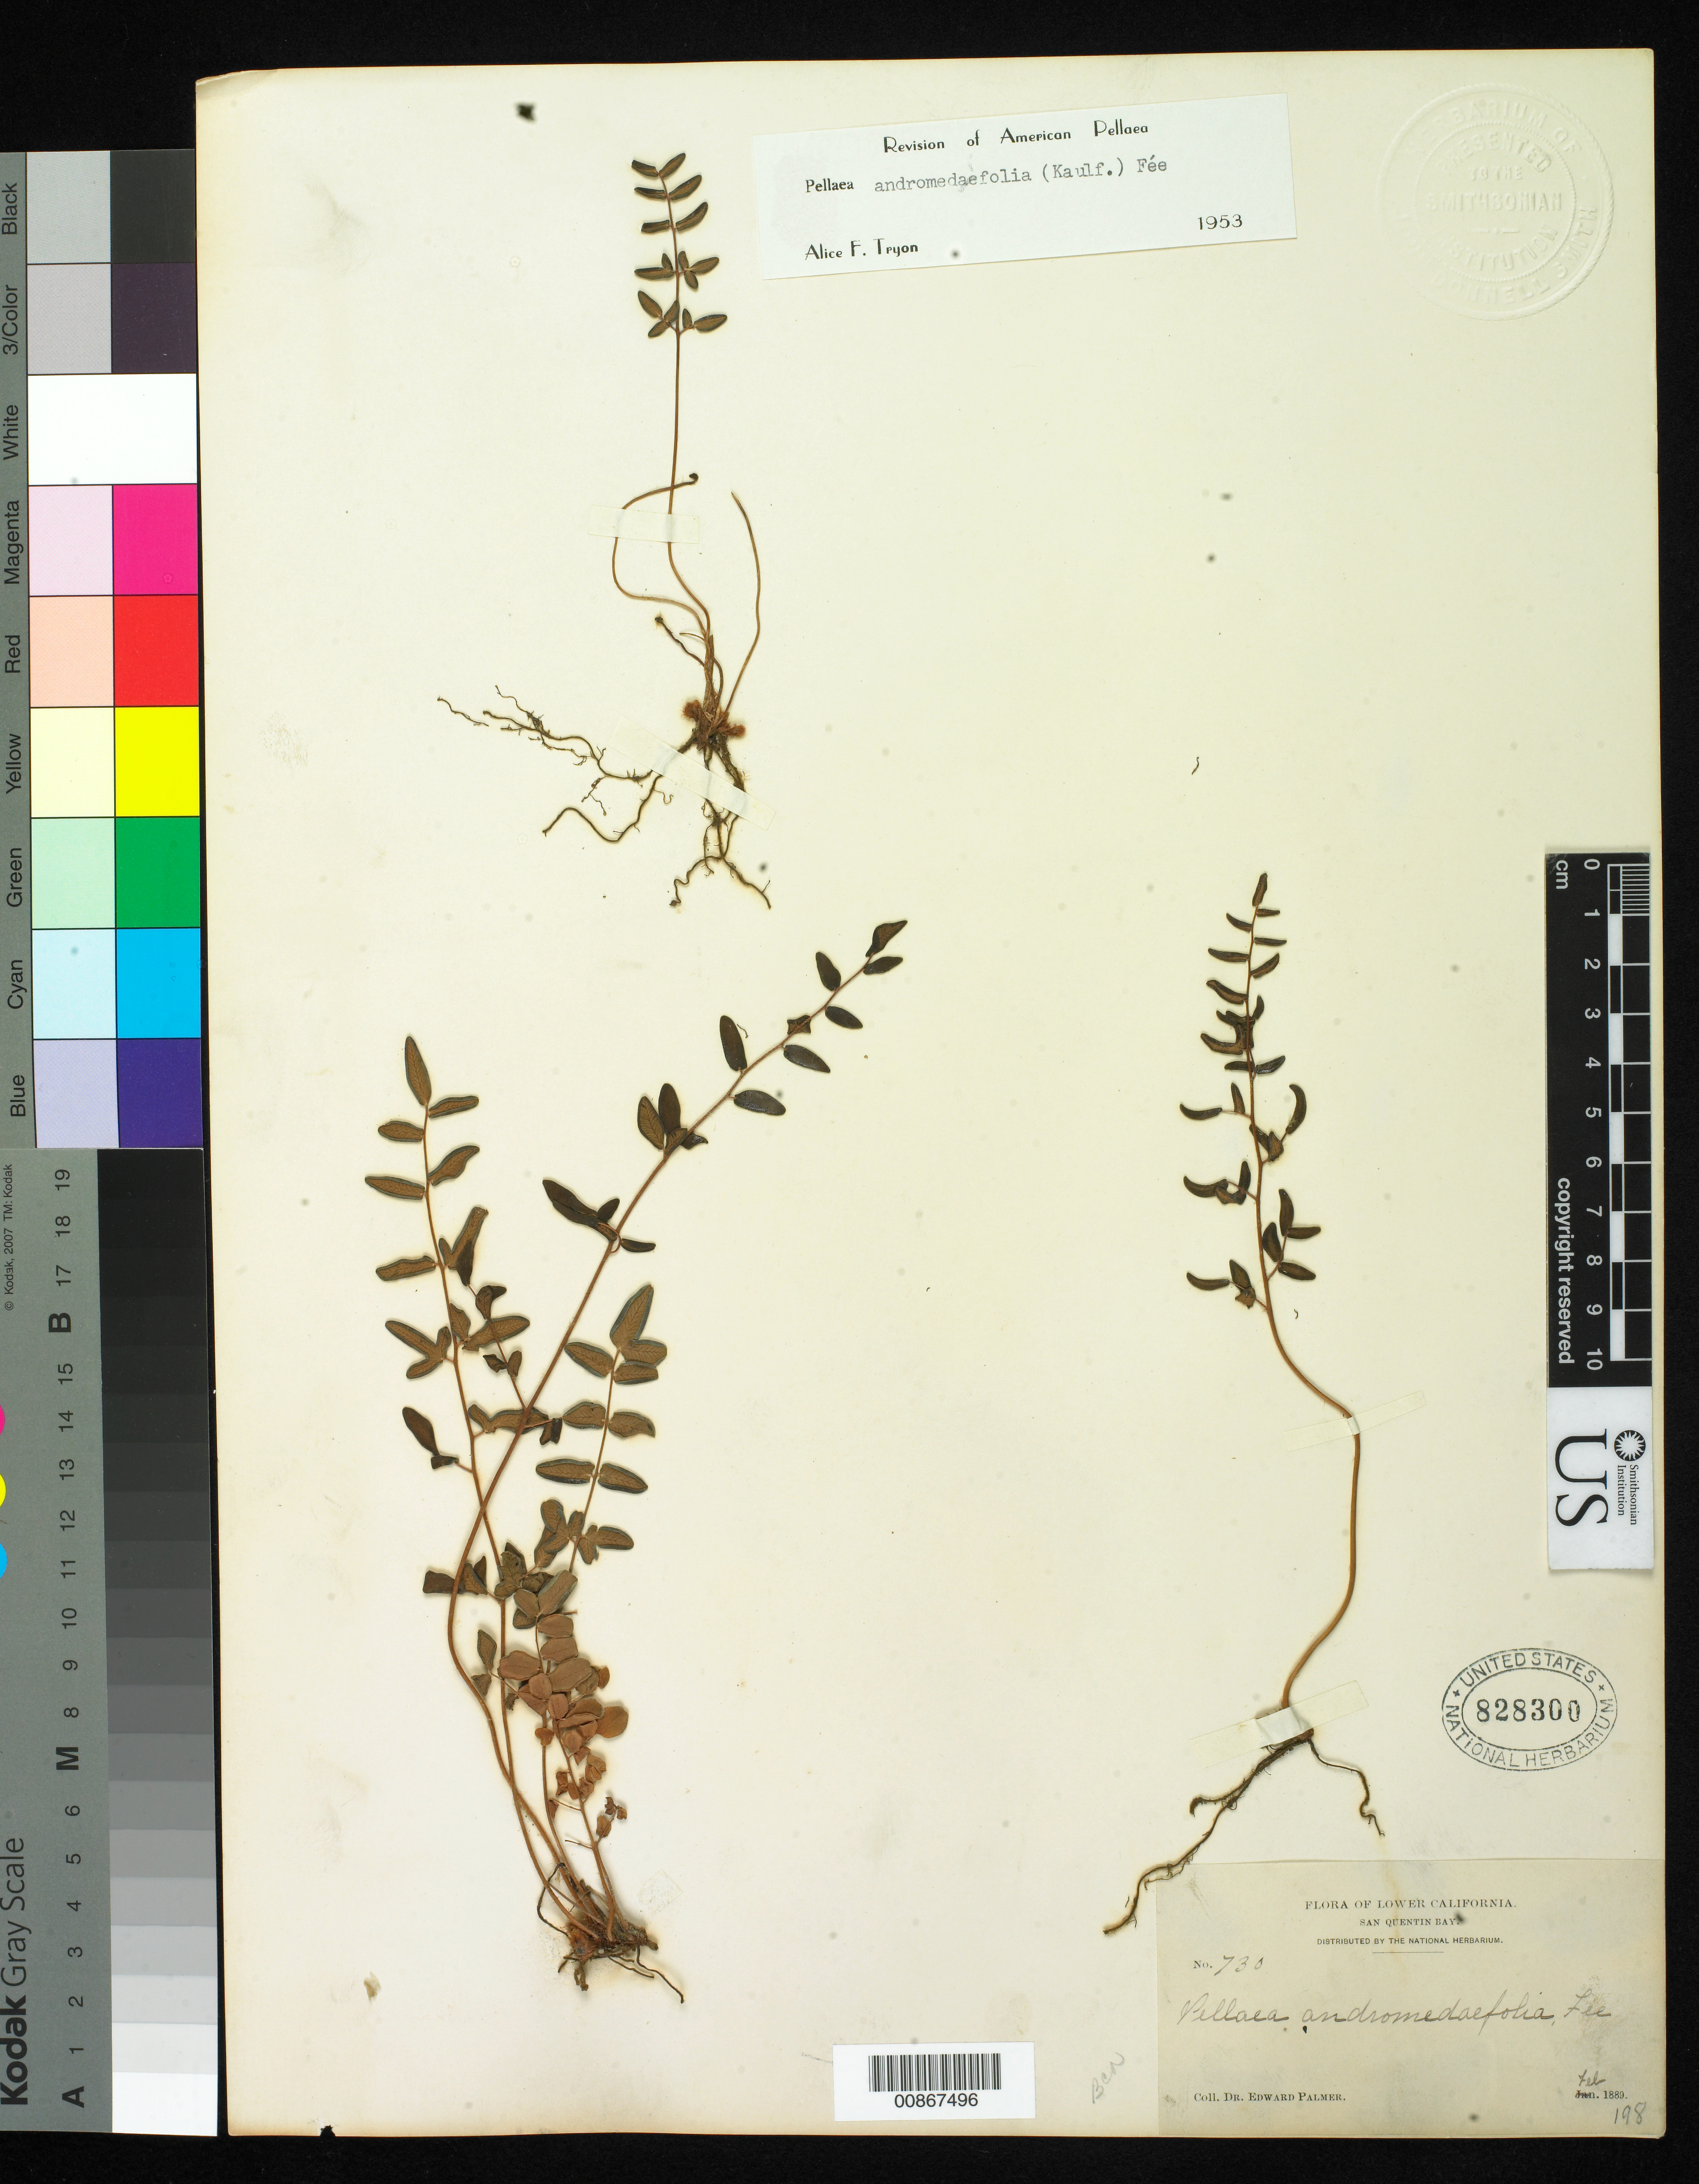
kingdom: Plantae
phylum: Tracheophyta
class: Polypodiopsida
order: Polypodiales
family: Pteridaceae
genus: Pellaea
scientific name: Pellaea andromedifolia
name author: (Kaulf.) Fée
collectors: E. Palmer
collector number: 730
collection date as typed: Feb 1889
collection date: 1889-02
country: Mexico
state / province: Baja California Norte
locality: San Quentin Bay, Baja California.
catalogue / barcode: US 828300